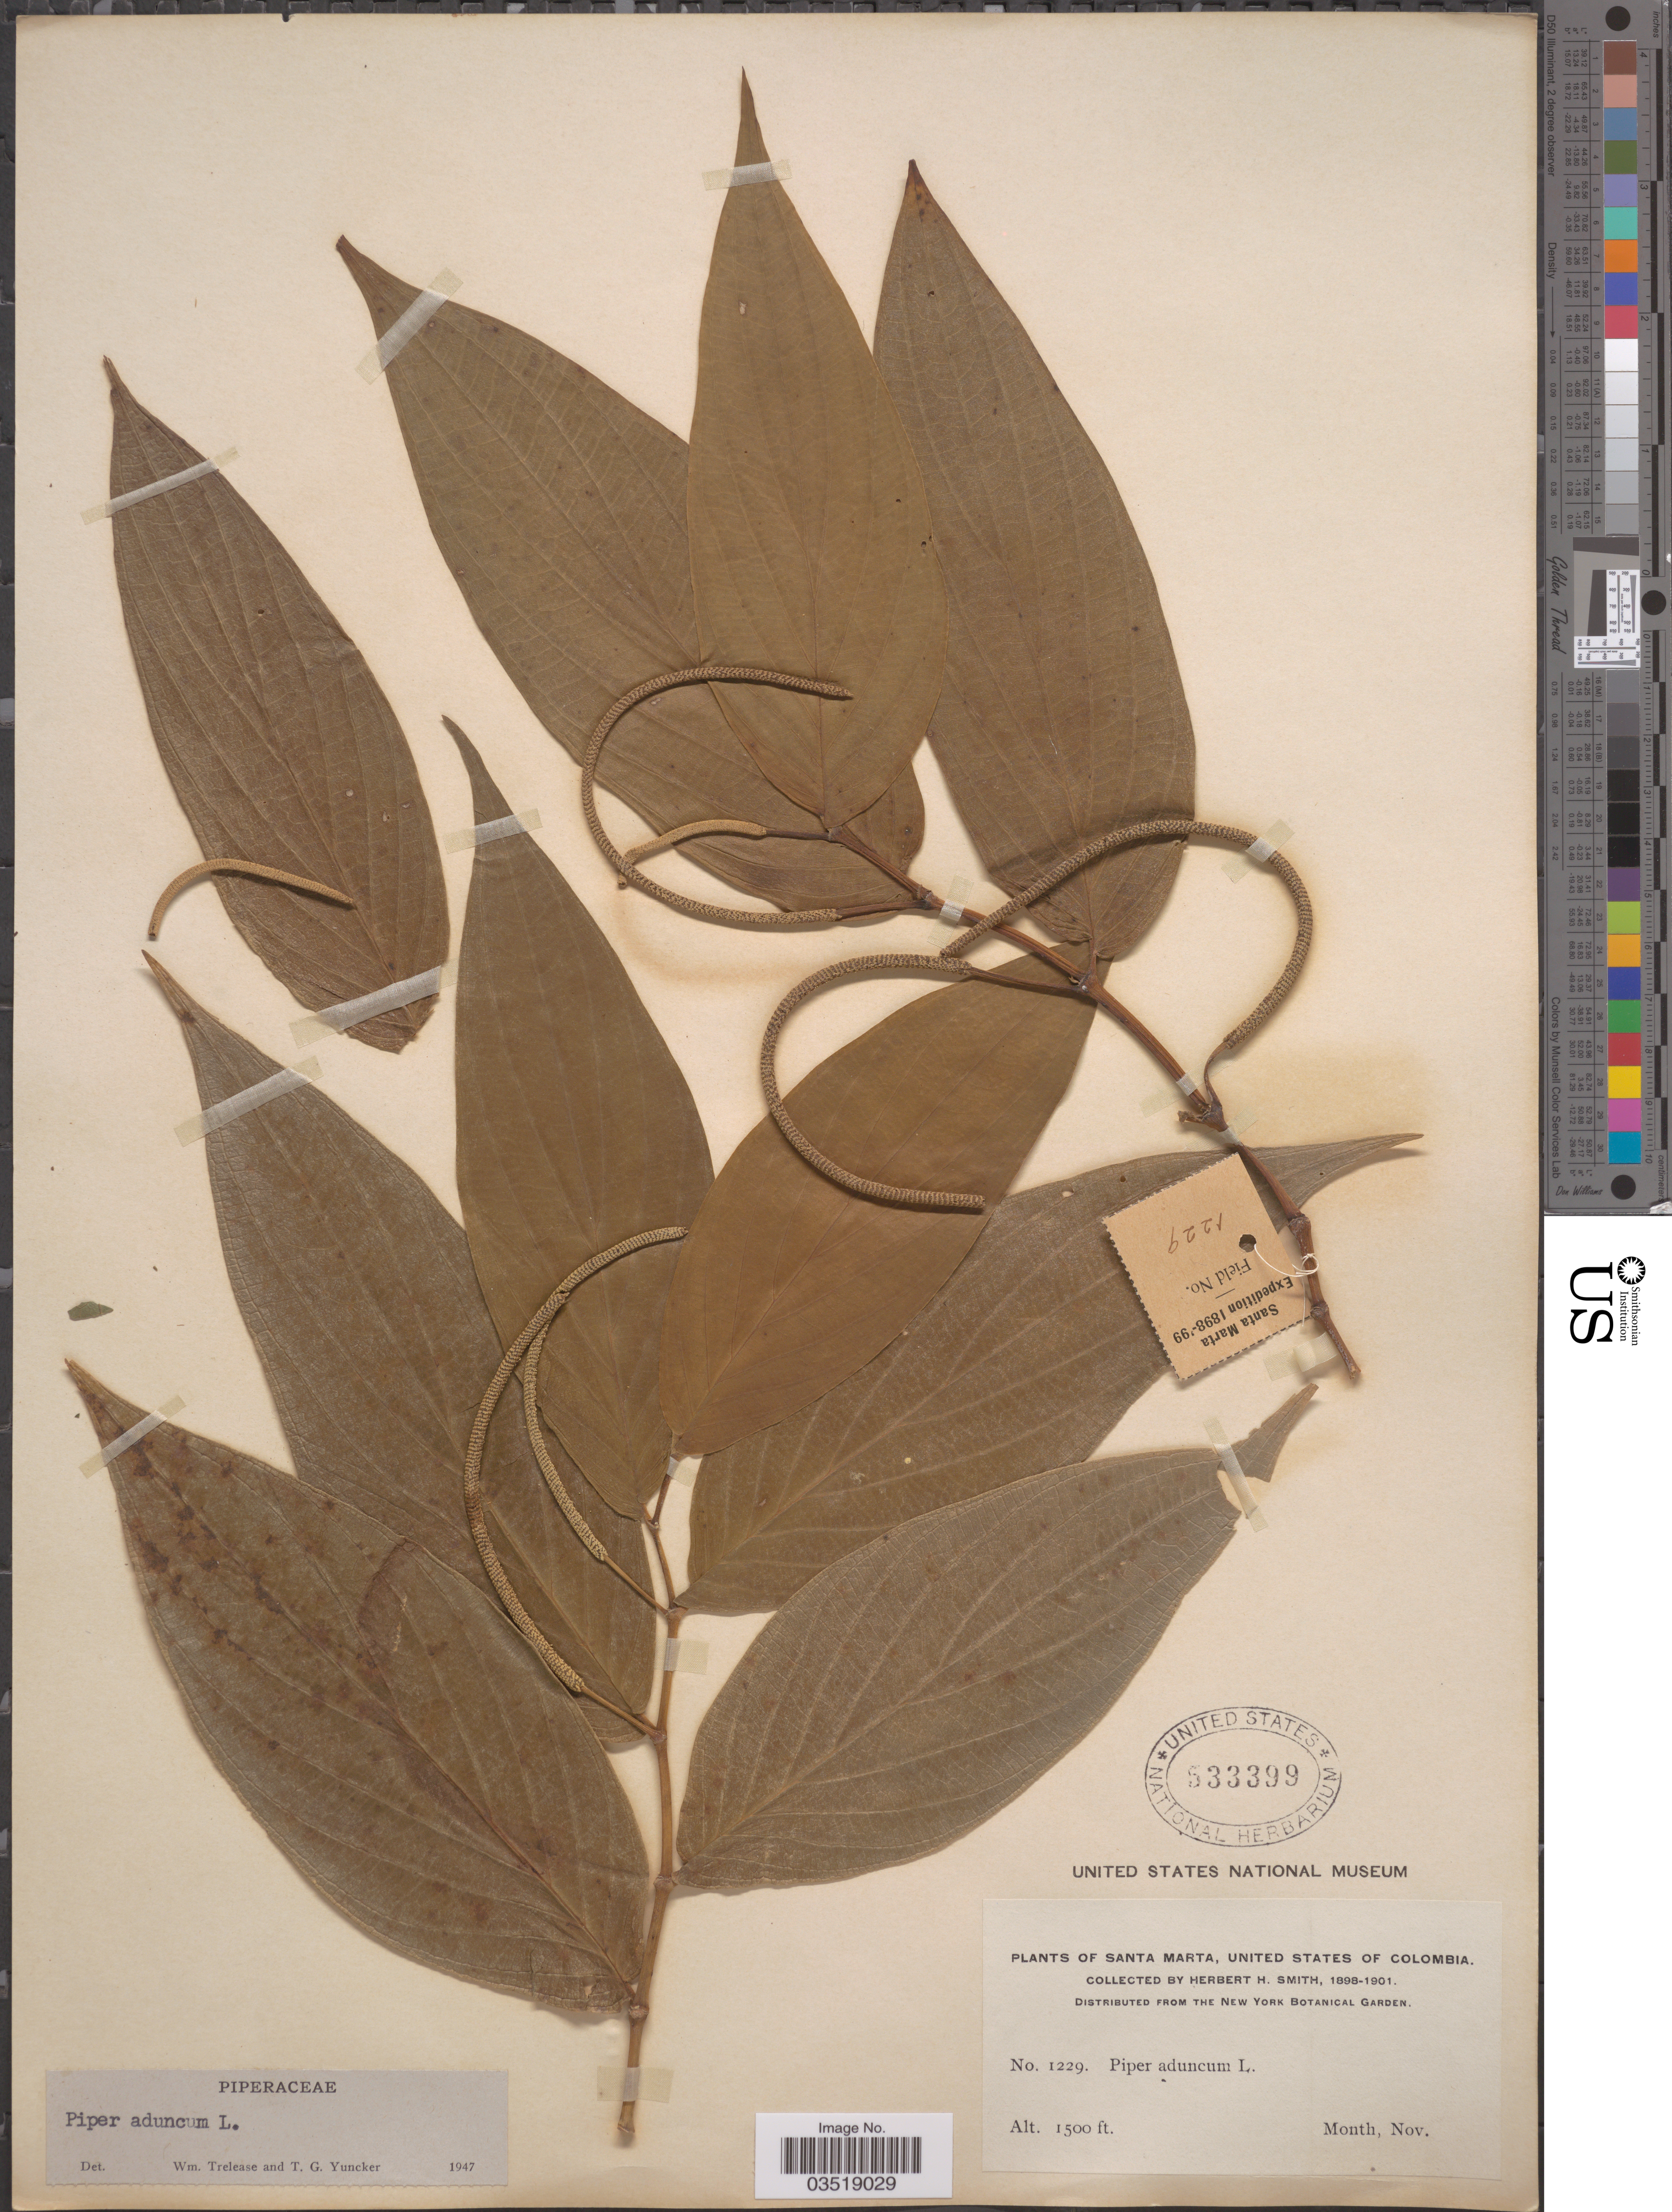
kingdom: Plantae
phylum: Tracheophyta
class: Magnoliopsida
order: Piperales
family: Piperaceae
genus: Piper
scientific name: Piper aduncum var. aduncum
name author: L.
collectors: Herbert H. Smith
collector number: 1229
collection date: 1898-11/1901-11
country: Colombia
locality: Santa Marta, United States of Colombia.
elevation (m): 457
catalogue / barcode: US 533399